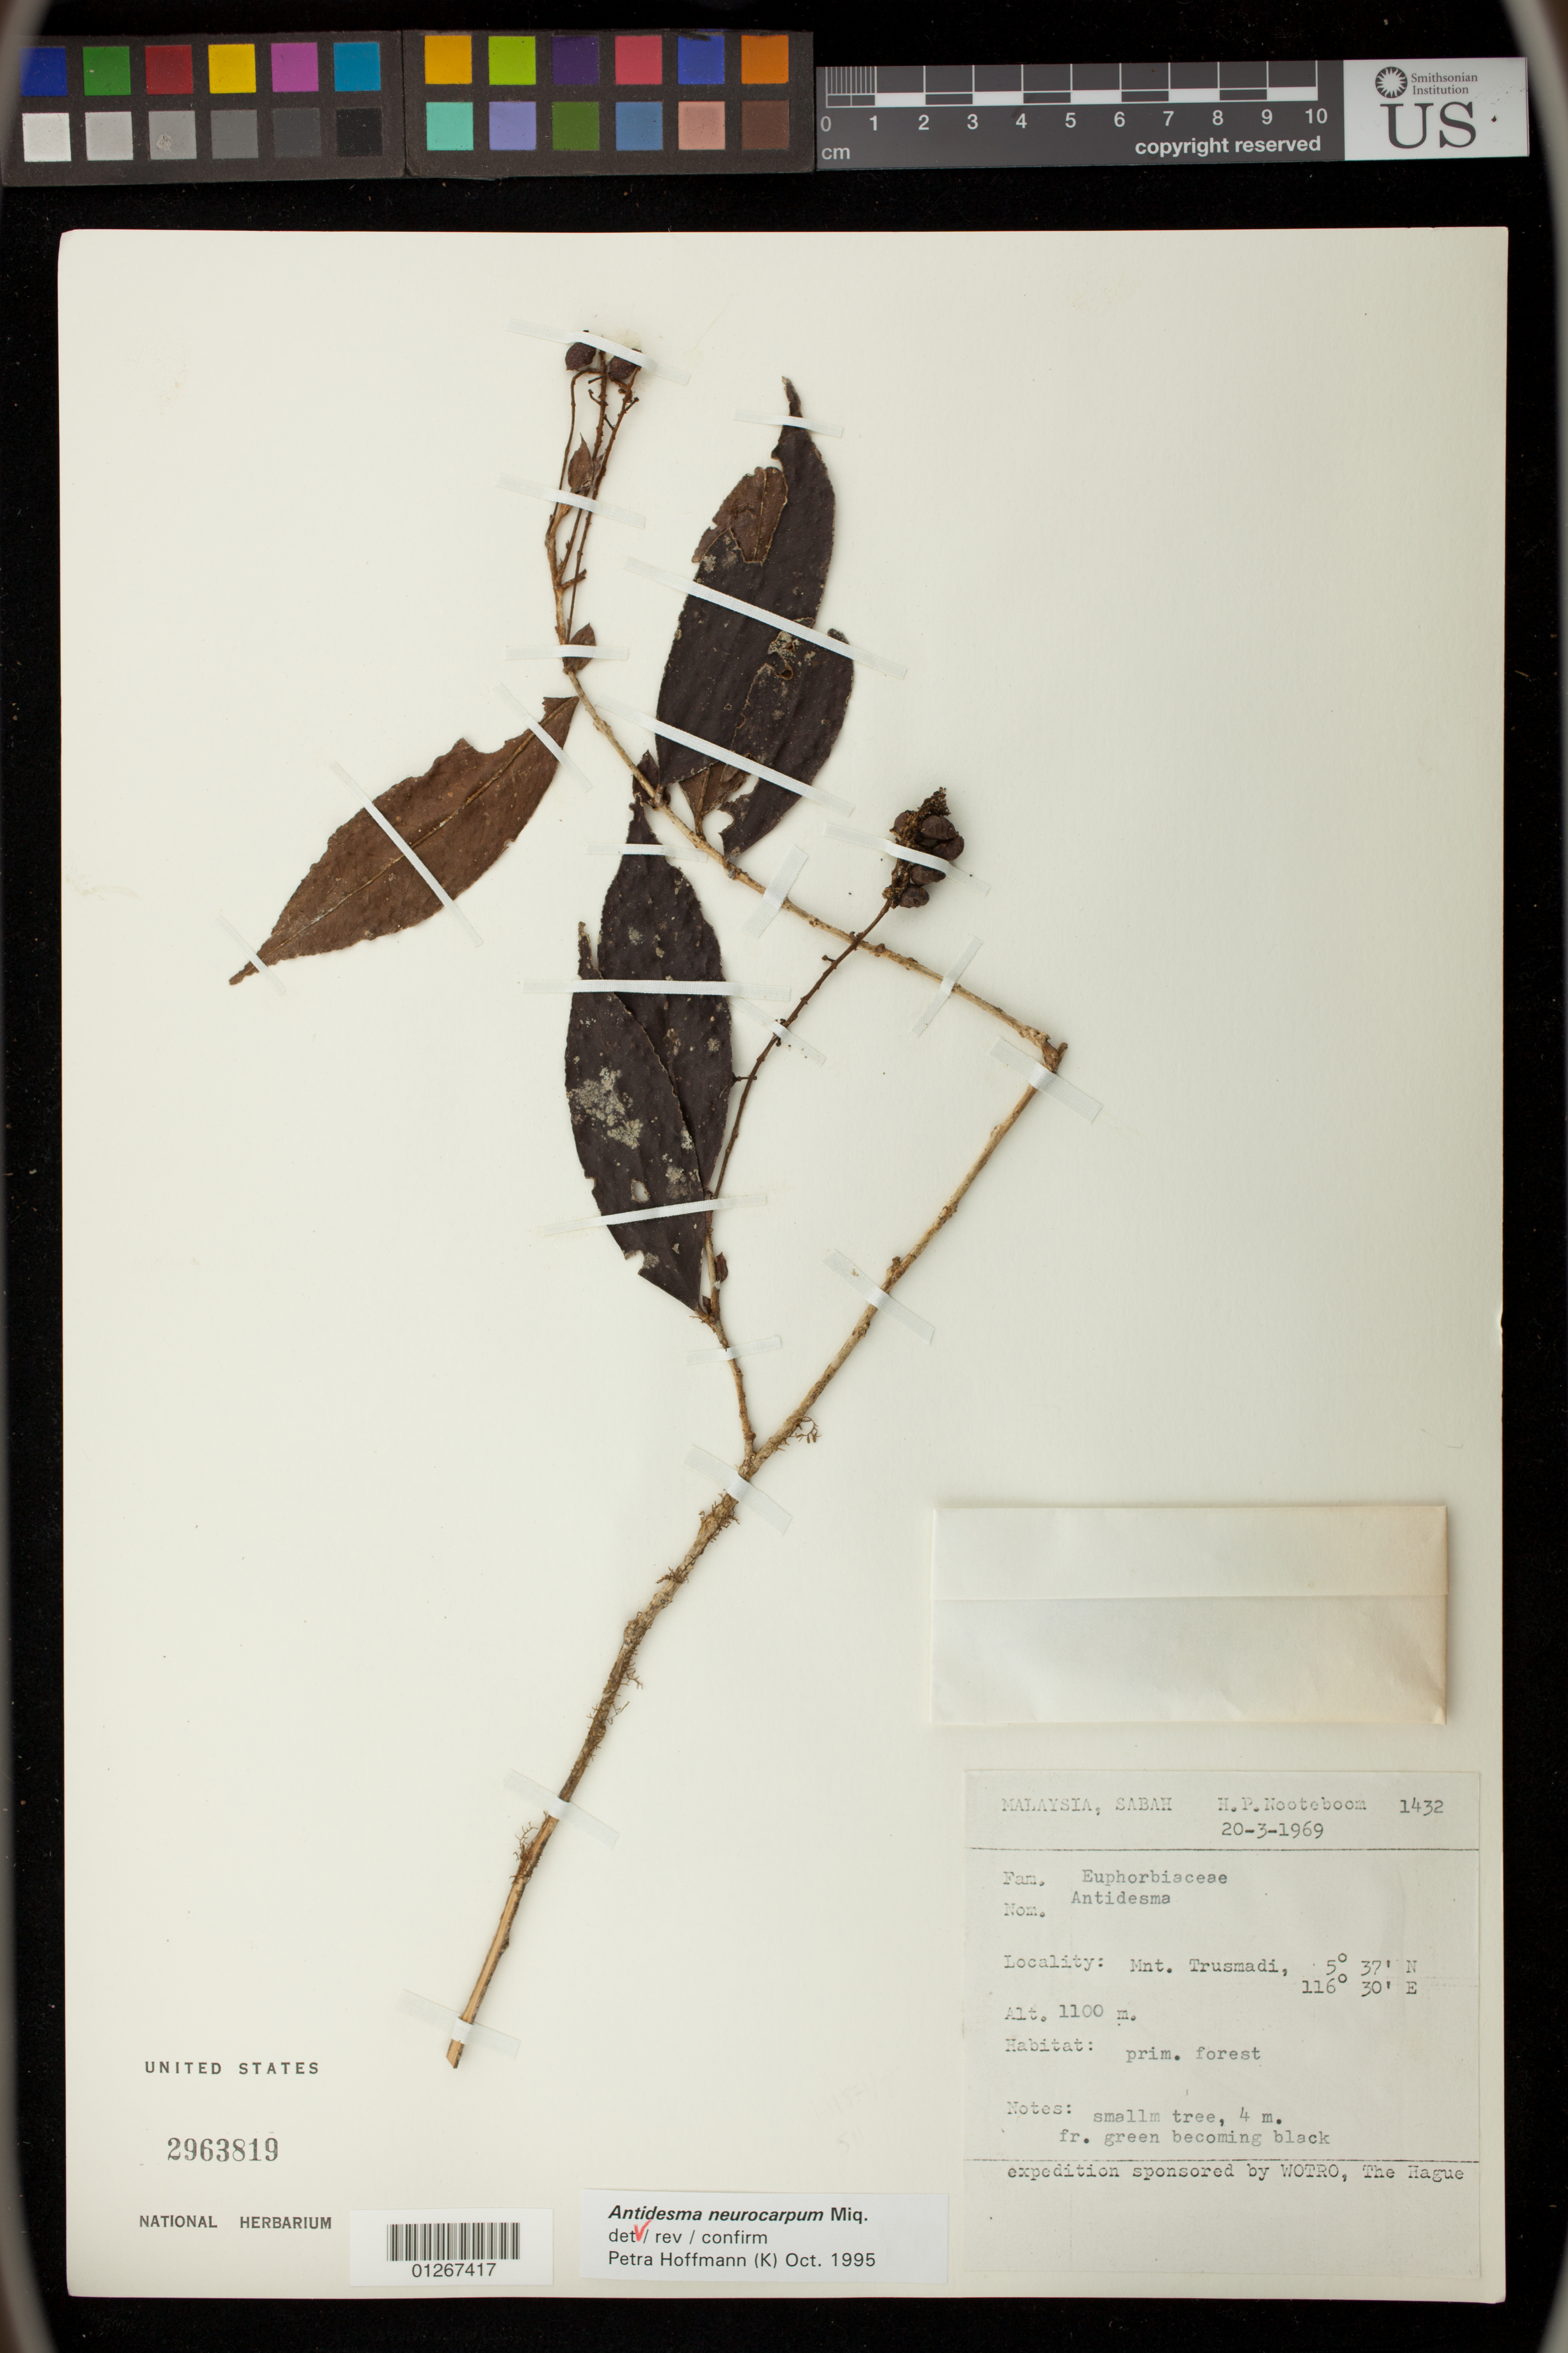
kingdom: Plantae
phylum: Tracheophyta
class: Magnoliopsida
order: Malpighiales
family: Phyllanthaceae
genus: Antidesma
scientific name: Antidesma neurocarpum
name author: Miq.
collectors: H. P. Nooteboom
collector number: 1432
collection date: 1969-03-20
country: Malaysia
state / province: Sabah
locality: Mnt. Trusmadi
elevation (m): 1100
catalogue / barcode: US 2963819